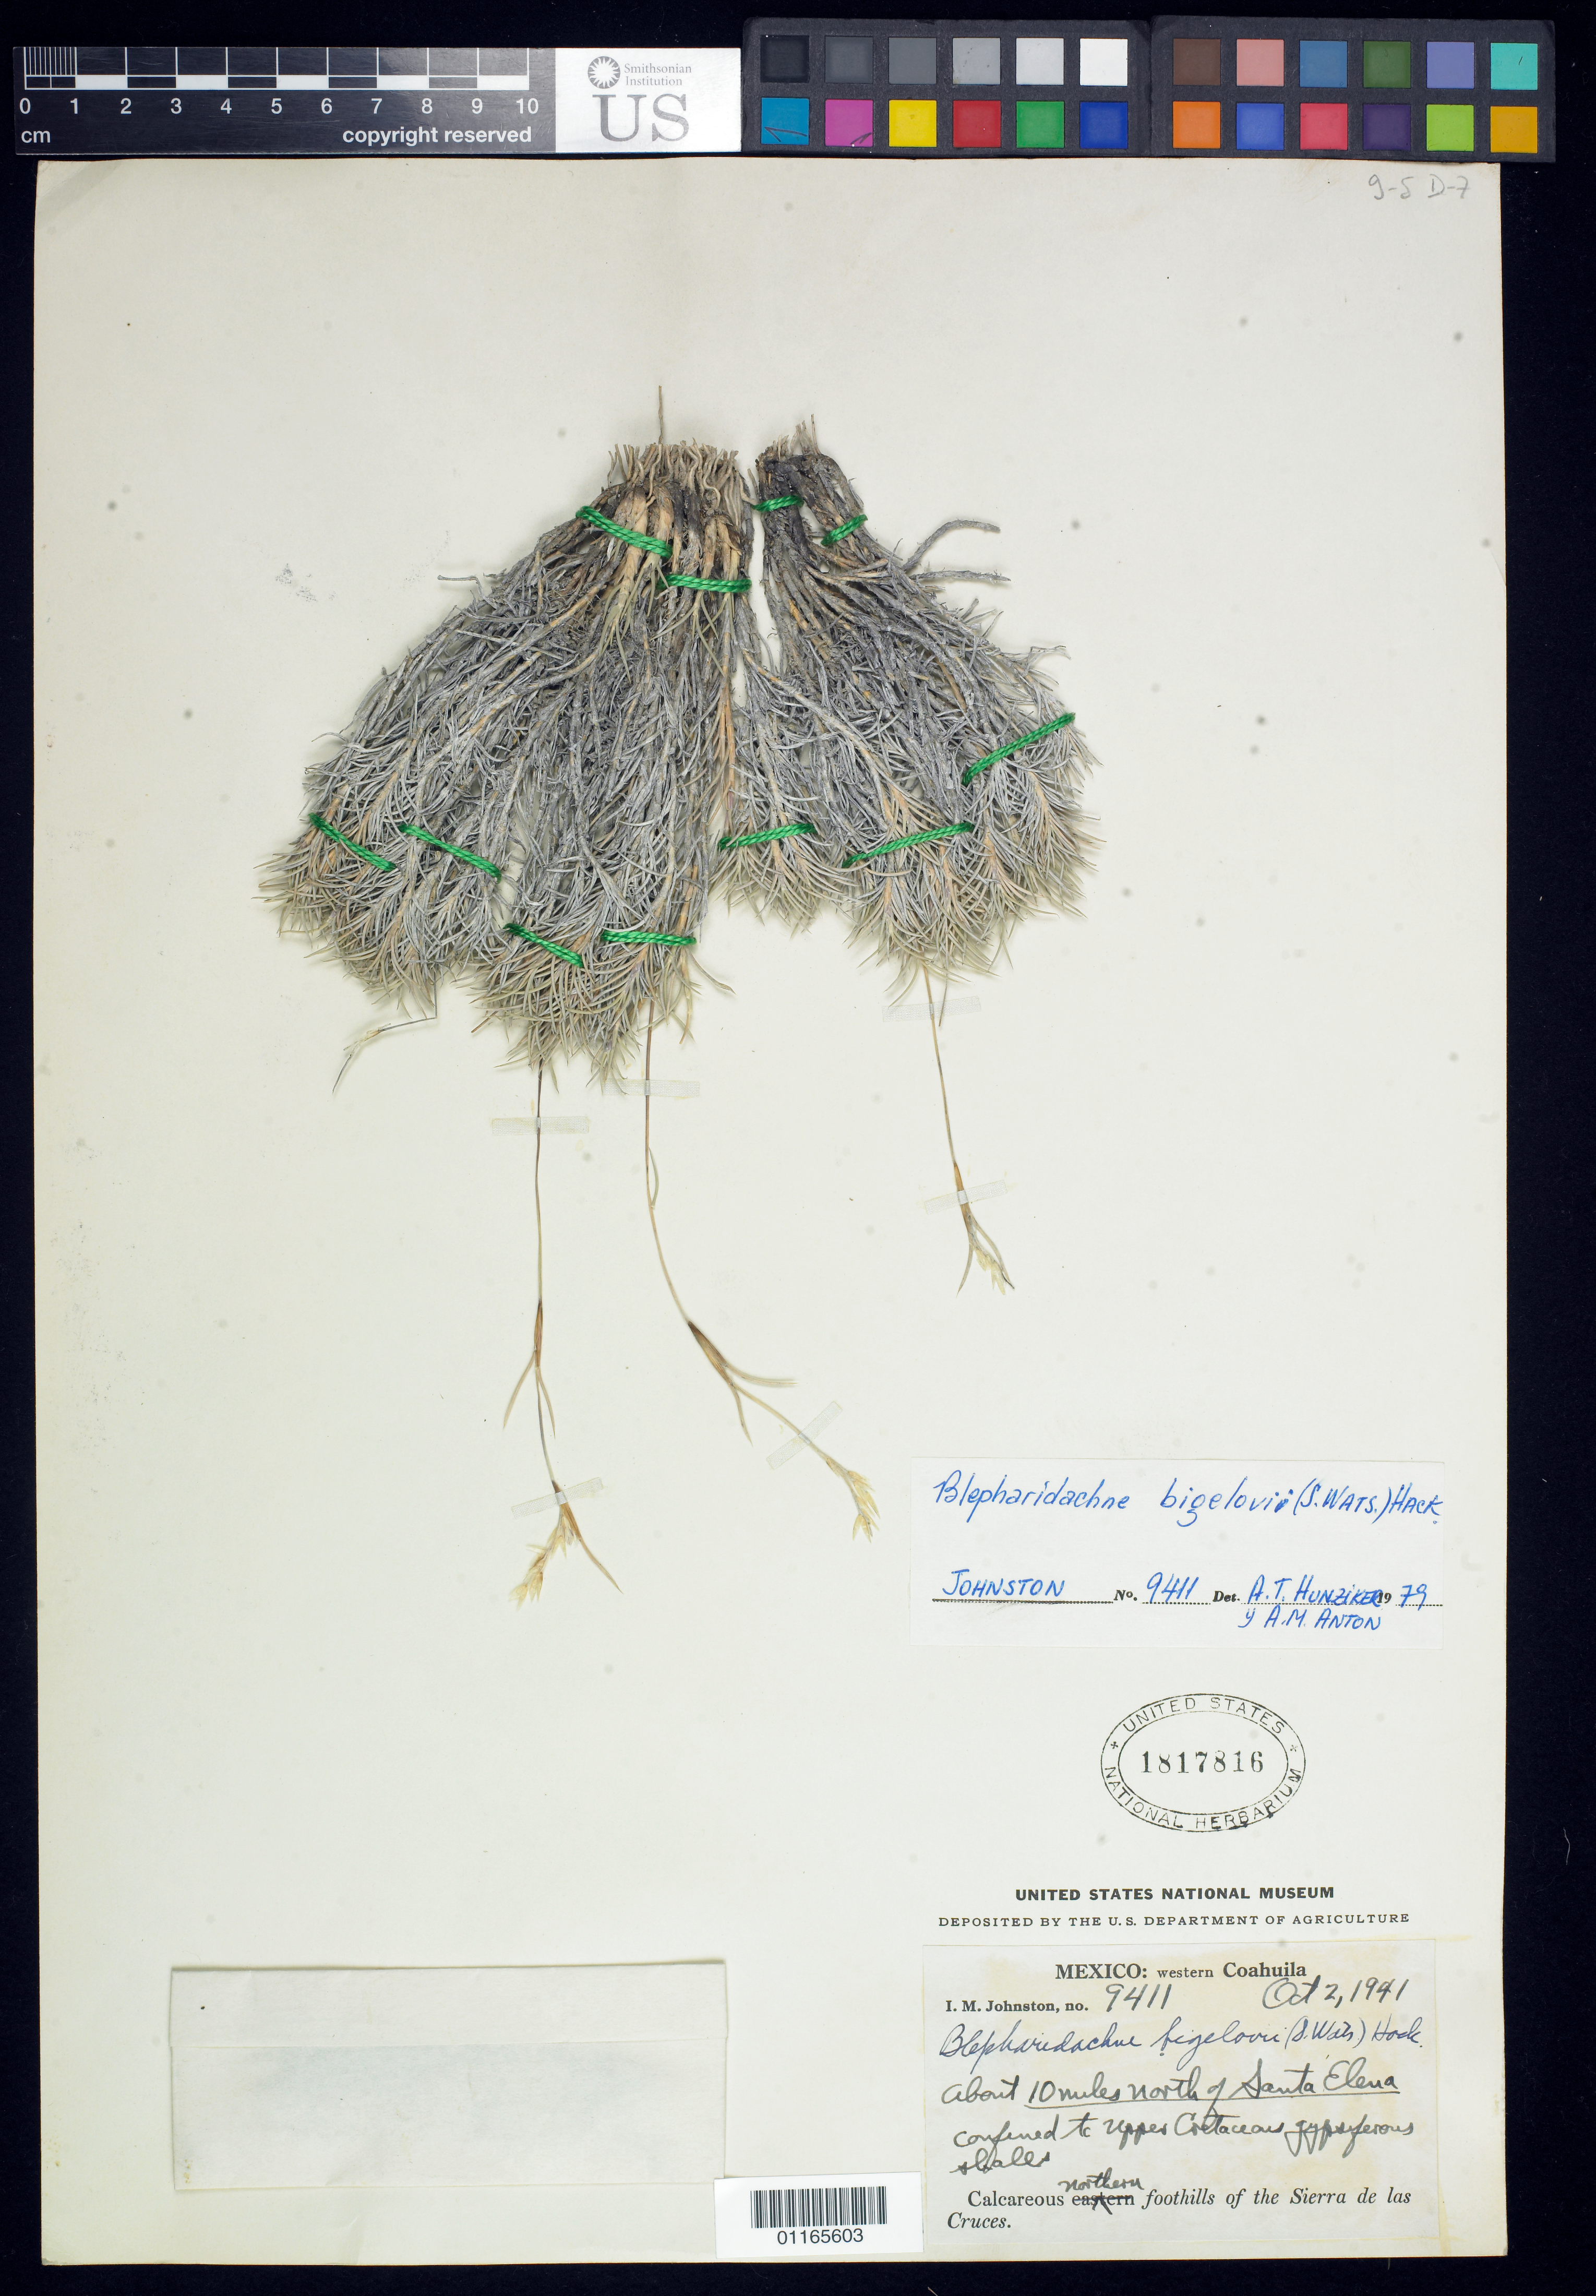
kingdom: Plantae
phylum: Tracheophyta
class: Liliopsida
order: Poales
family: Poaceae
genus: Blepharidachne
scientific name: Blepharidachne bigelovii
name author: (S. Watson) Hack.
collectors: I.M. Johnston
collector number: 9411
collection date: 1941-10-02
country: Mexico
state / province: Coahuila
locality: Western Coahuila. About 10 miles north of Santa Elena. Calcareous northern foothills of the Sierra de las Cruces.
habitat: Confined to Upper Cretaceous gypsiferous shales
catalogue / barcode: US 1817816